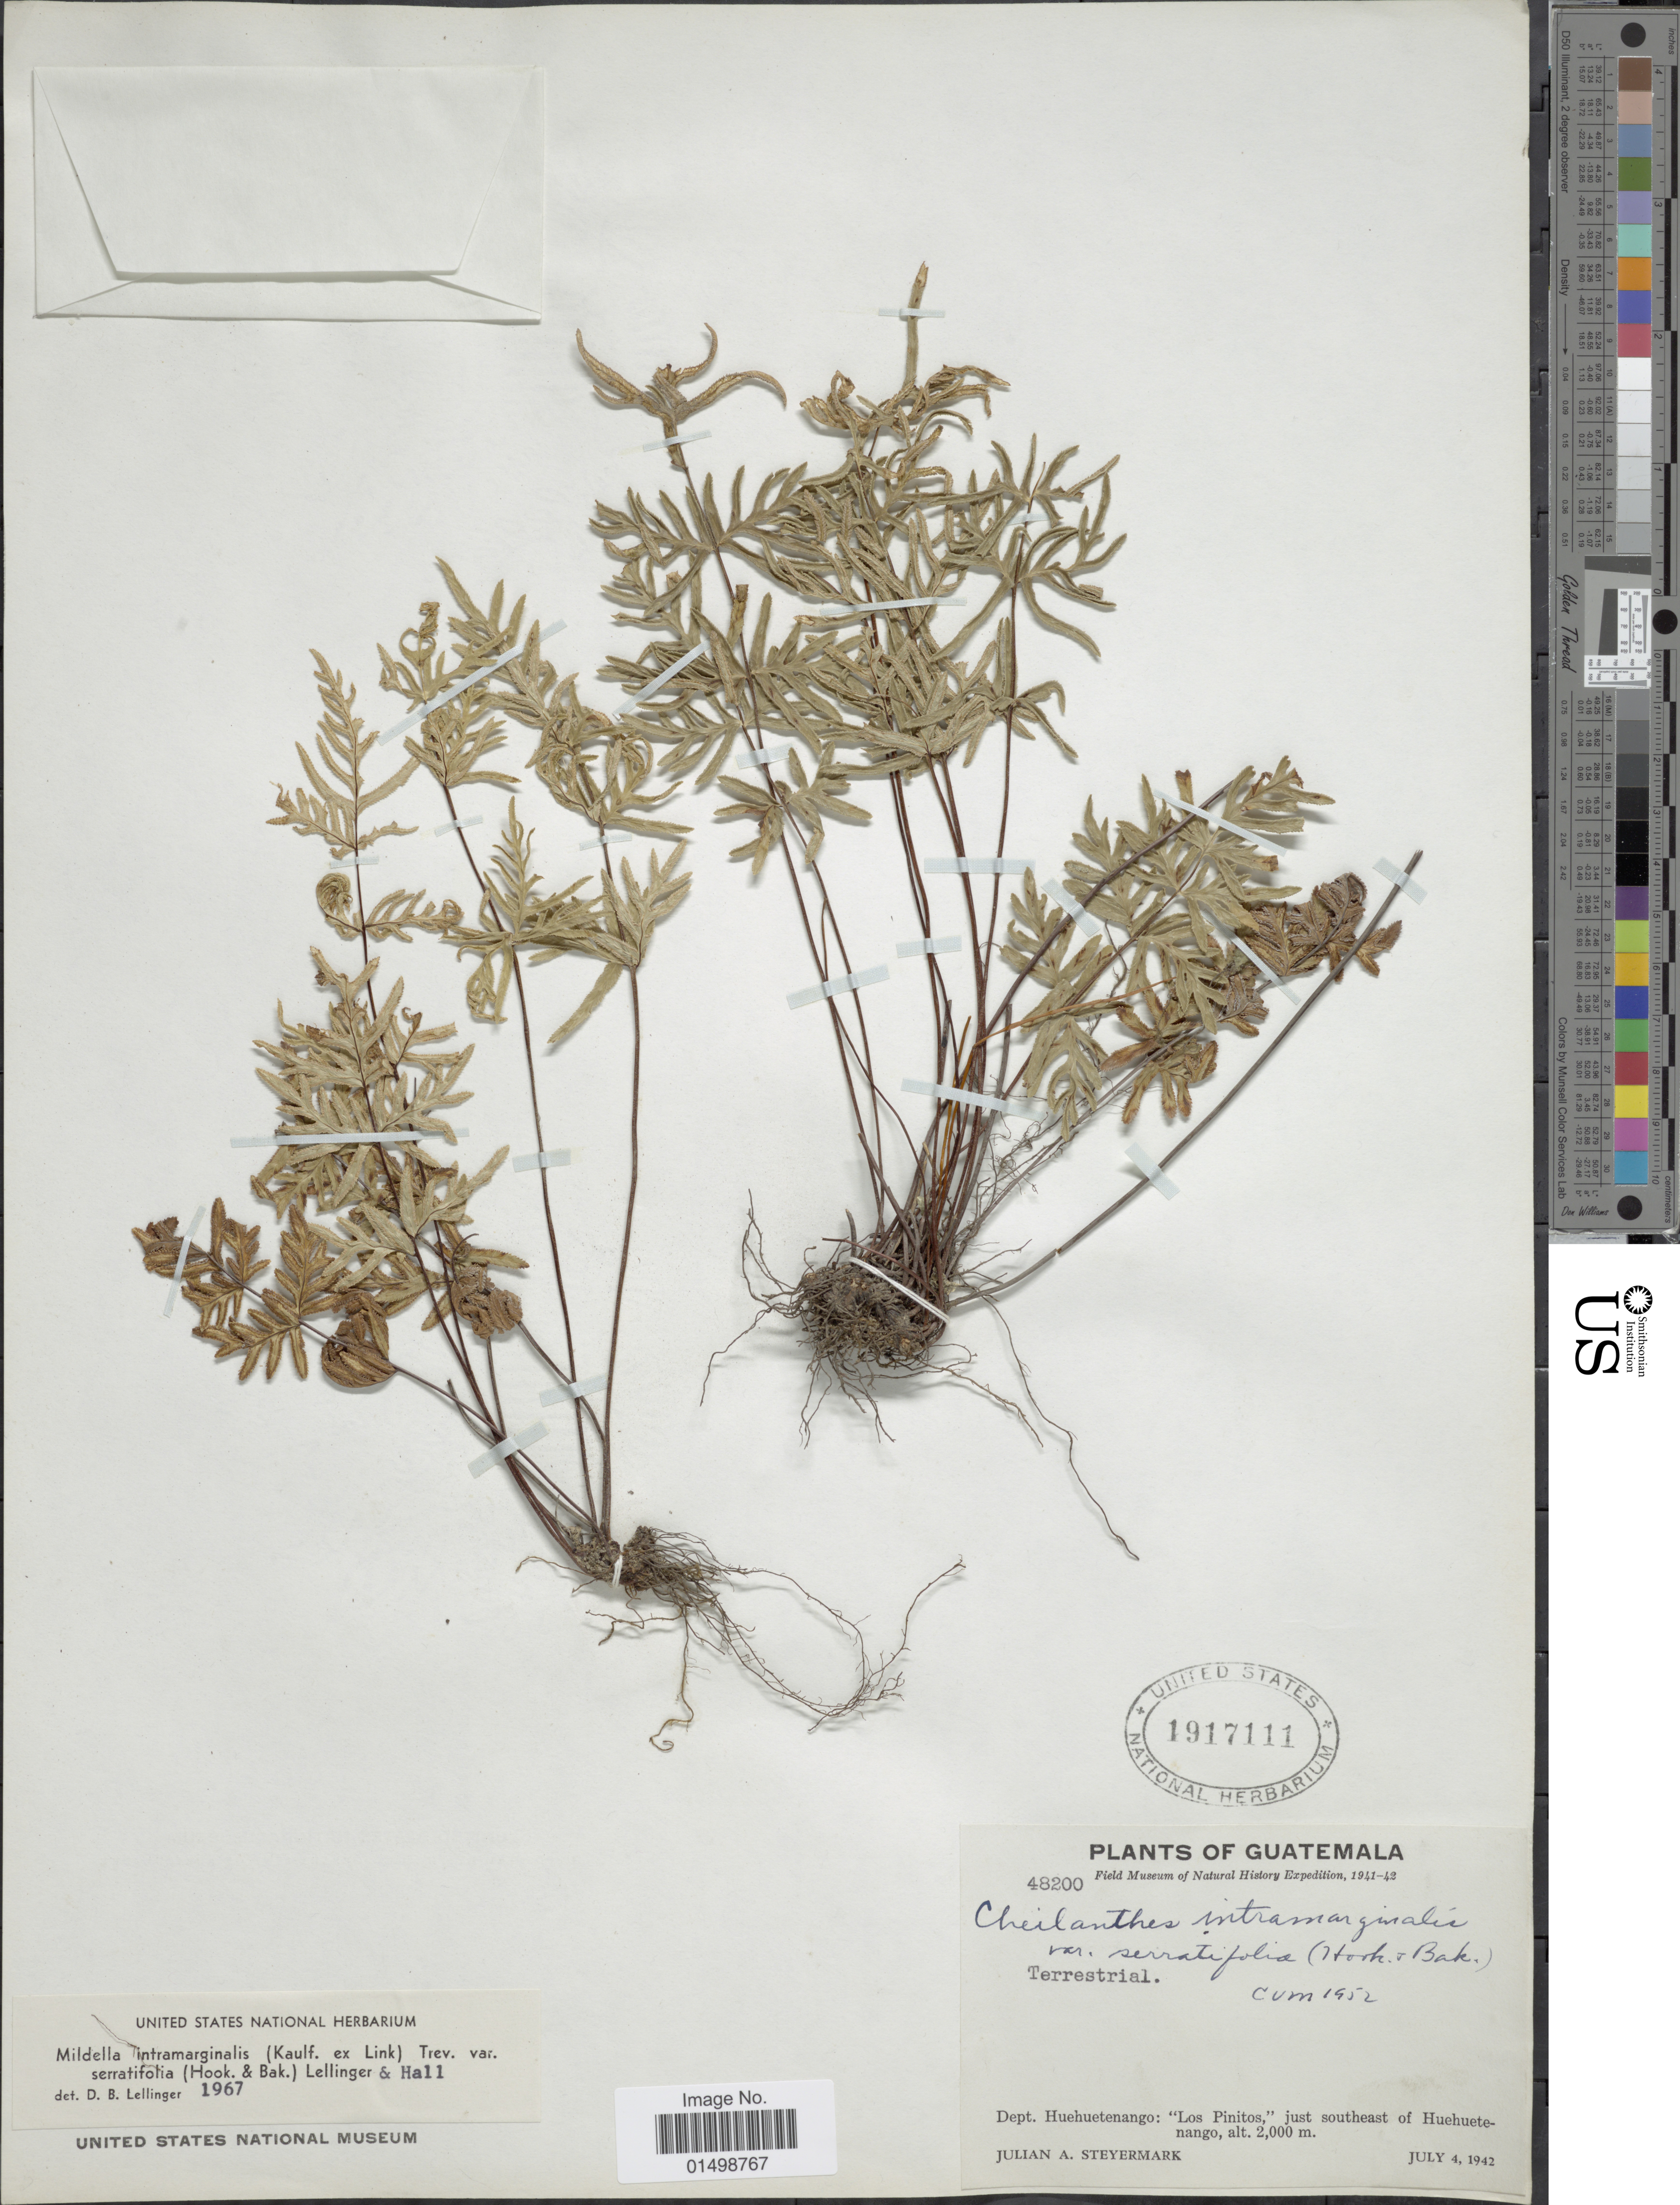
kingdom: Plantae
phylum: Tracheophyta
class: Polypodiopsida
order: Polypodiales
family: Pteridaceae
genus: Cheilanthes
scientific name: Cheilanthes intramarginalis var. serratifolia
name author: (Kaulf.) Hook.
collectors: J. Steyermark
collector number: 48200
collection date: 1942-07-04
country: Guatemala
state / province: Huehuetenango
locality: Los Pinitos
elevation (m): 2000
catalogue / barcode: US 1917111